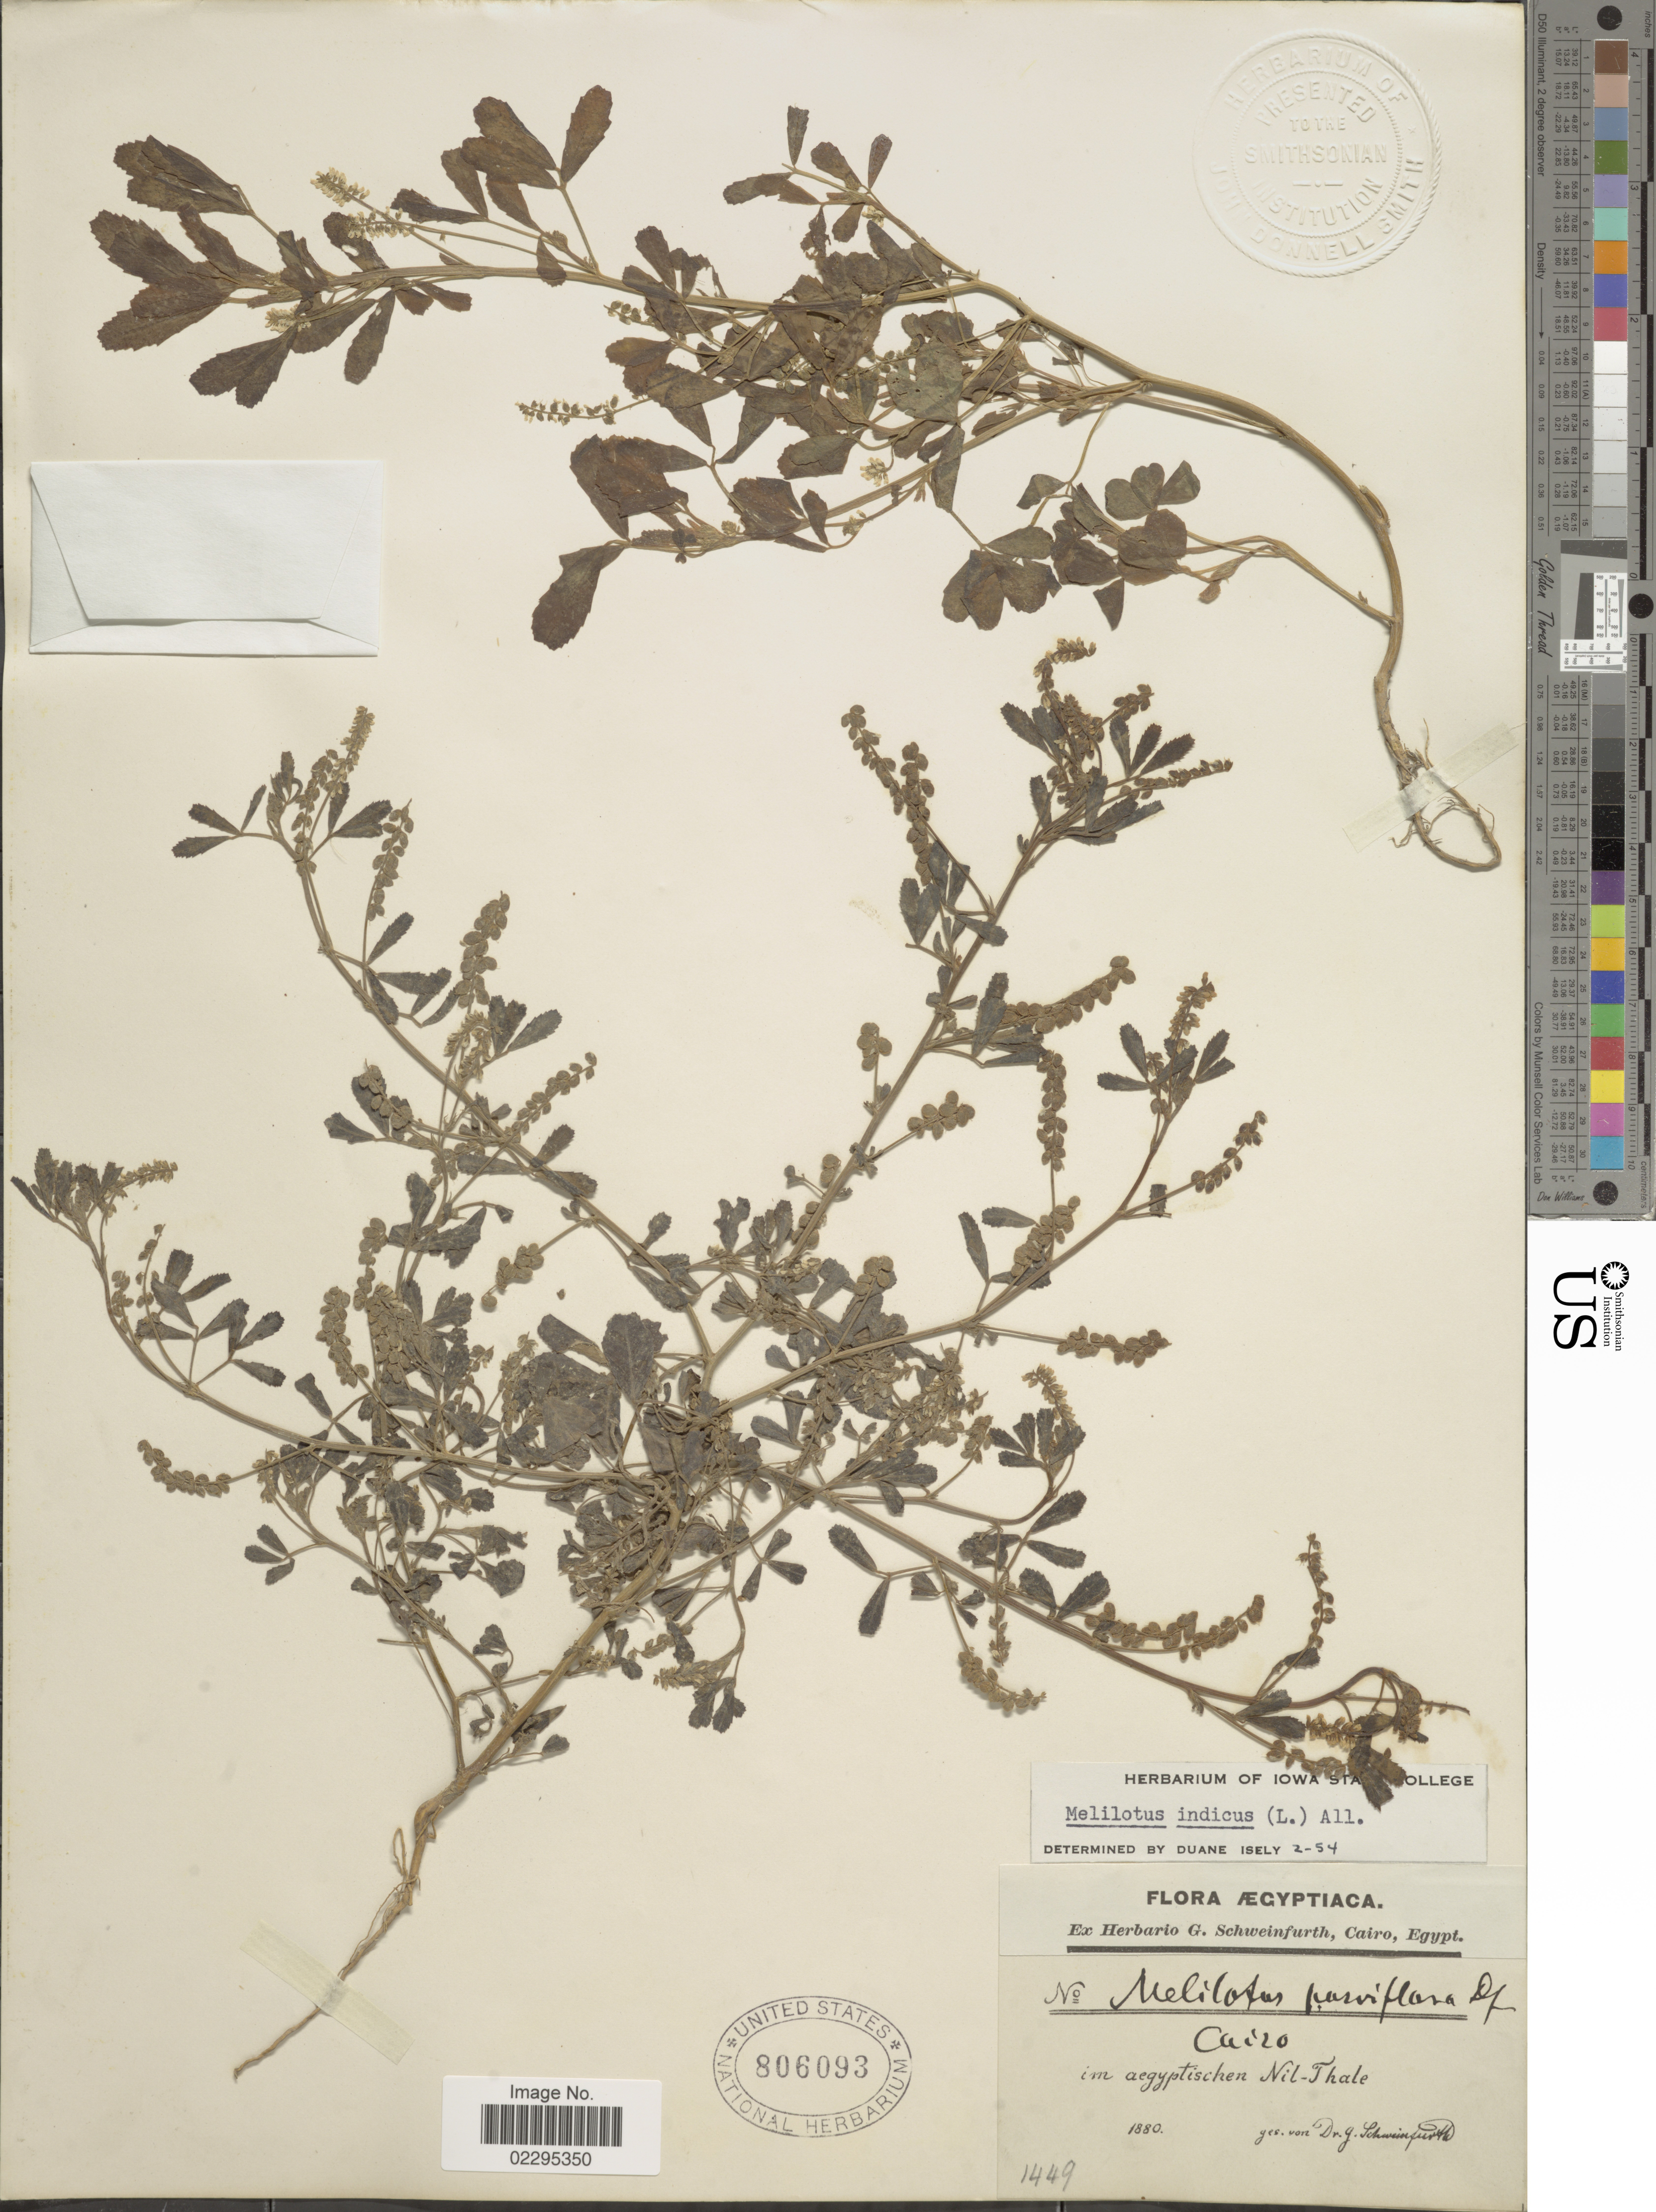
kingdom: Plantae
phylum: Tracheophyta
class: Magnoliopsida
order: Fabales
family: Fabaceae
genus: Melilotus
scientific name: Melilotus indicus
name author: (L.) All.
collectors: G. A. Schweinfurth (herbarium)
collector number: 1449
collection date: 1880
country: Egypt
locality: Im aegyptischen Nil-Thale.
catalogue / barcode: US 806093